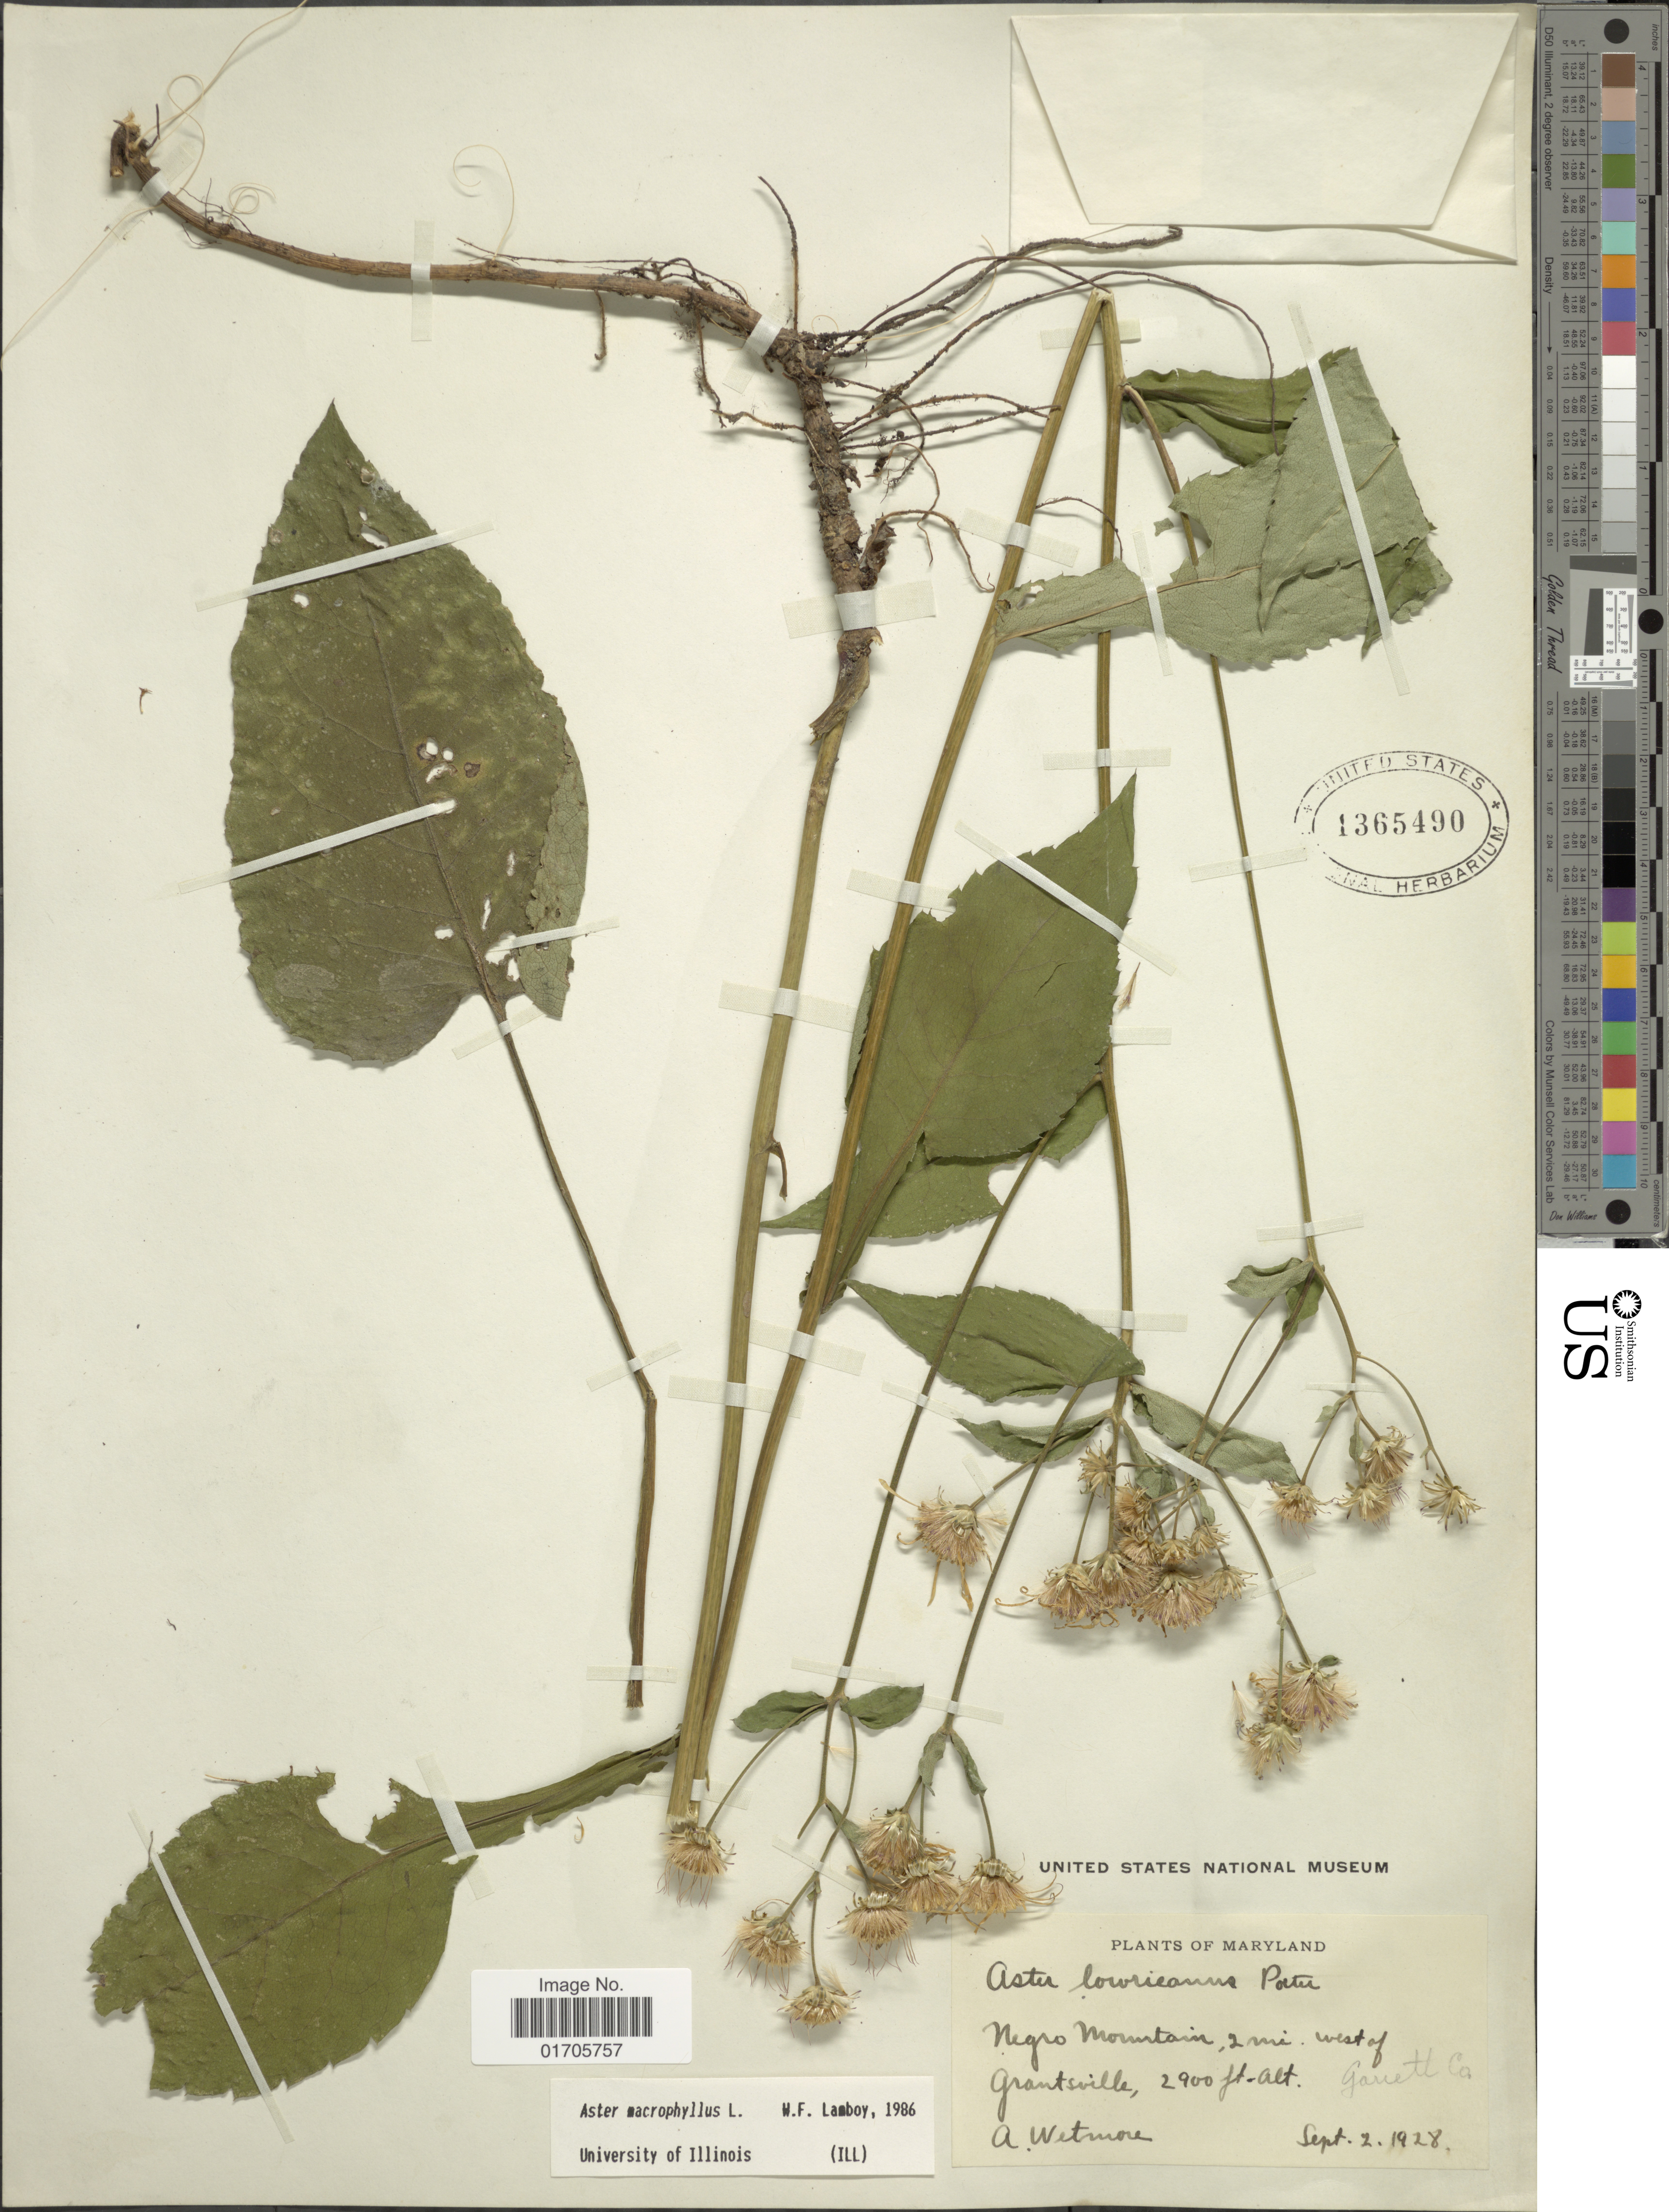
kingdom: Plantae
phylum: Tracheophyta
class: Magnoliopsida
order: Asterales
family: Asteraceae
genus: Eurybia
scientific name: Eurybia macrophylla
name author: (L.) Cass.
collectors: A. Wetmore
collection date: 1928-09-02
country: United States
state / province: Maryland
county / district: Garrett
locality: Maryland. Negro Mountain, 2 mi. west of Grantsville, Garrett Co.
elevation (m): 884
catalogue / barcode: US 1365490